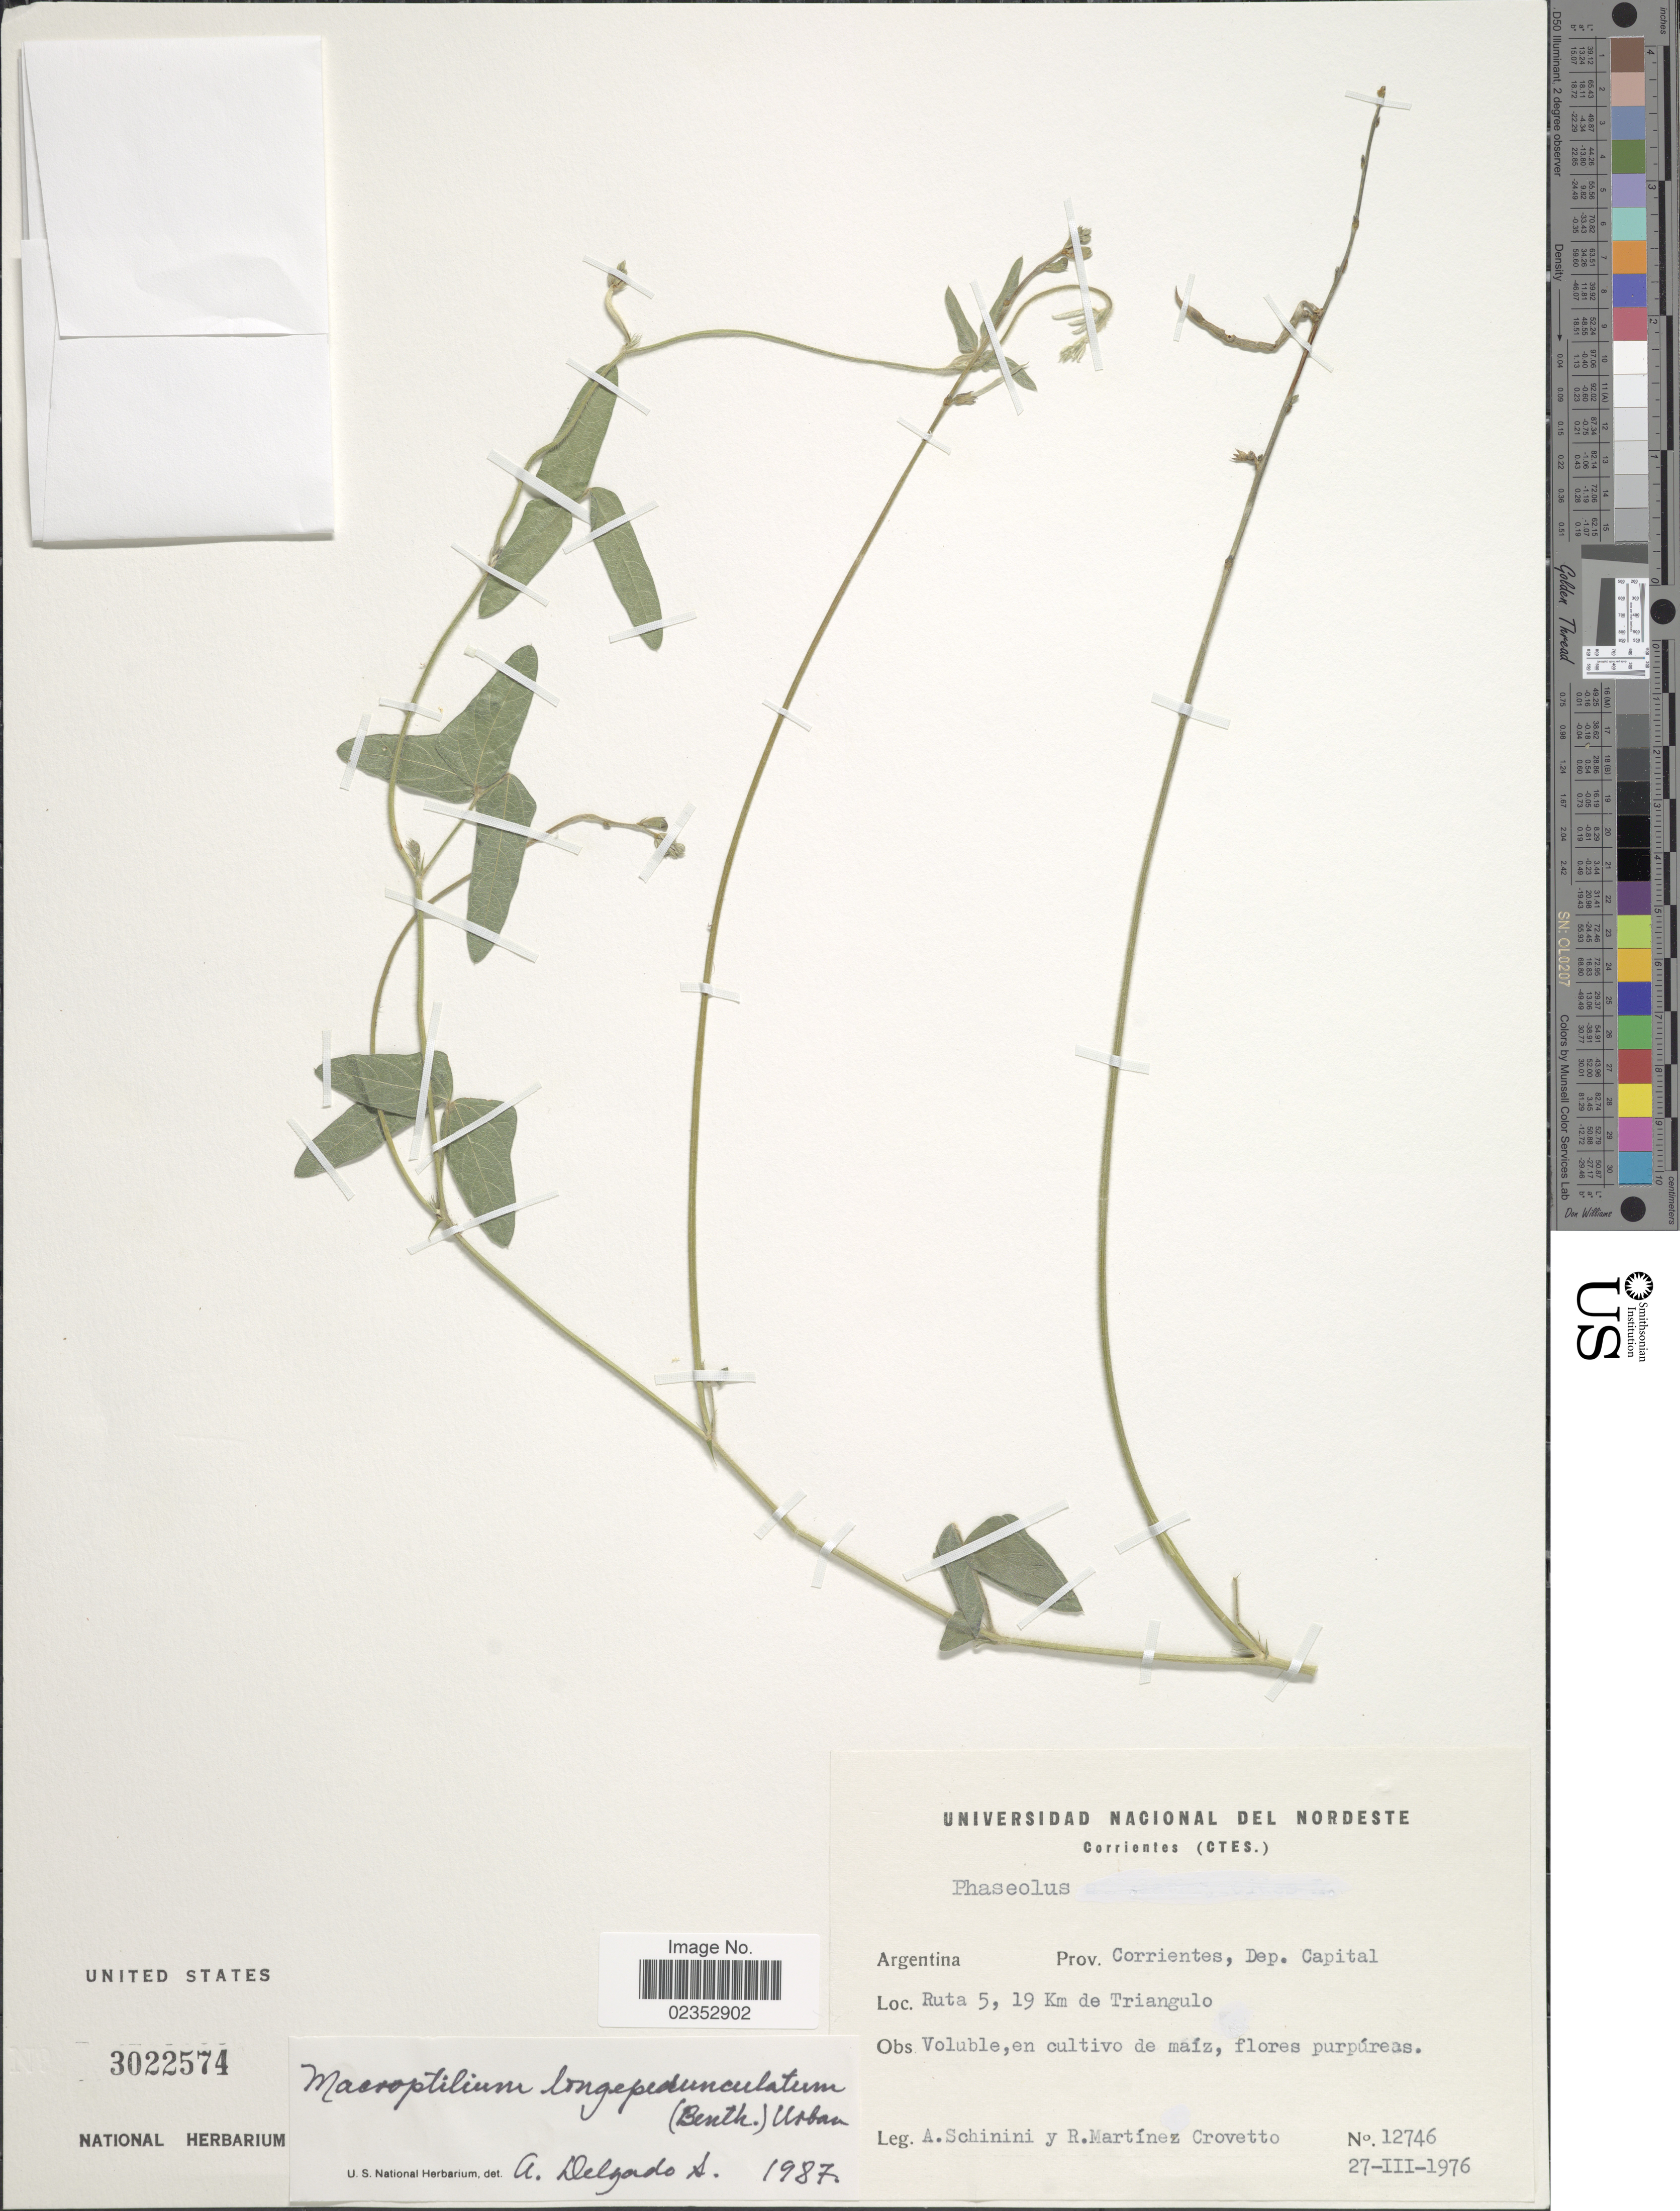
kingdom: Plantae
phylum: Tracheophyta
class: Magnoliopsida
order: Fabales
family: Fabaceae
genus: Macroptilium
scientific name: Macroptilium gracile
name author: (Poepp. ex Benth.) Urb.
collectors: A. Schinini & R. Martinez Crovetto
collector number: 12746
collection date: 1976-03-27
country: Argentina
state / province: Corrientes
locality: Dep. Capital, Ruta 5, 19 Km de Triangulo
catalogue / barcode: US 3022574